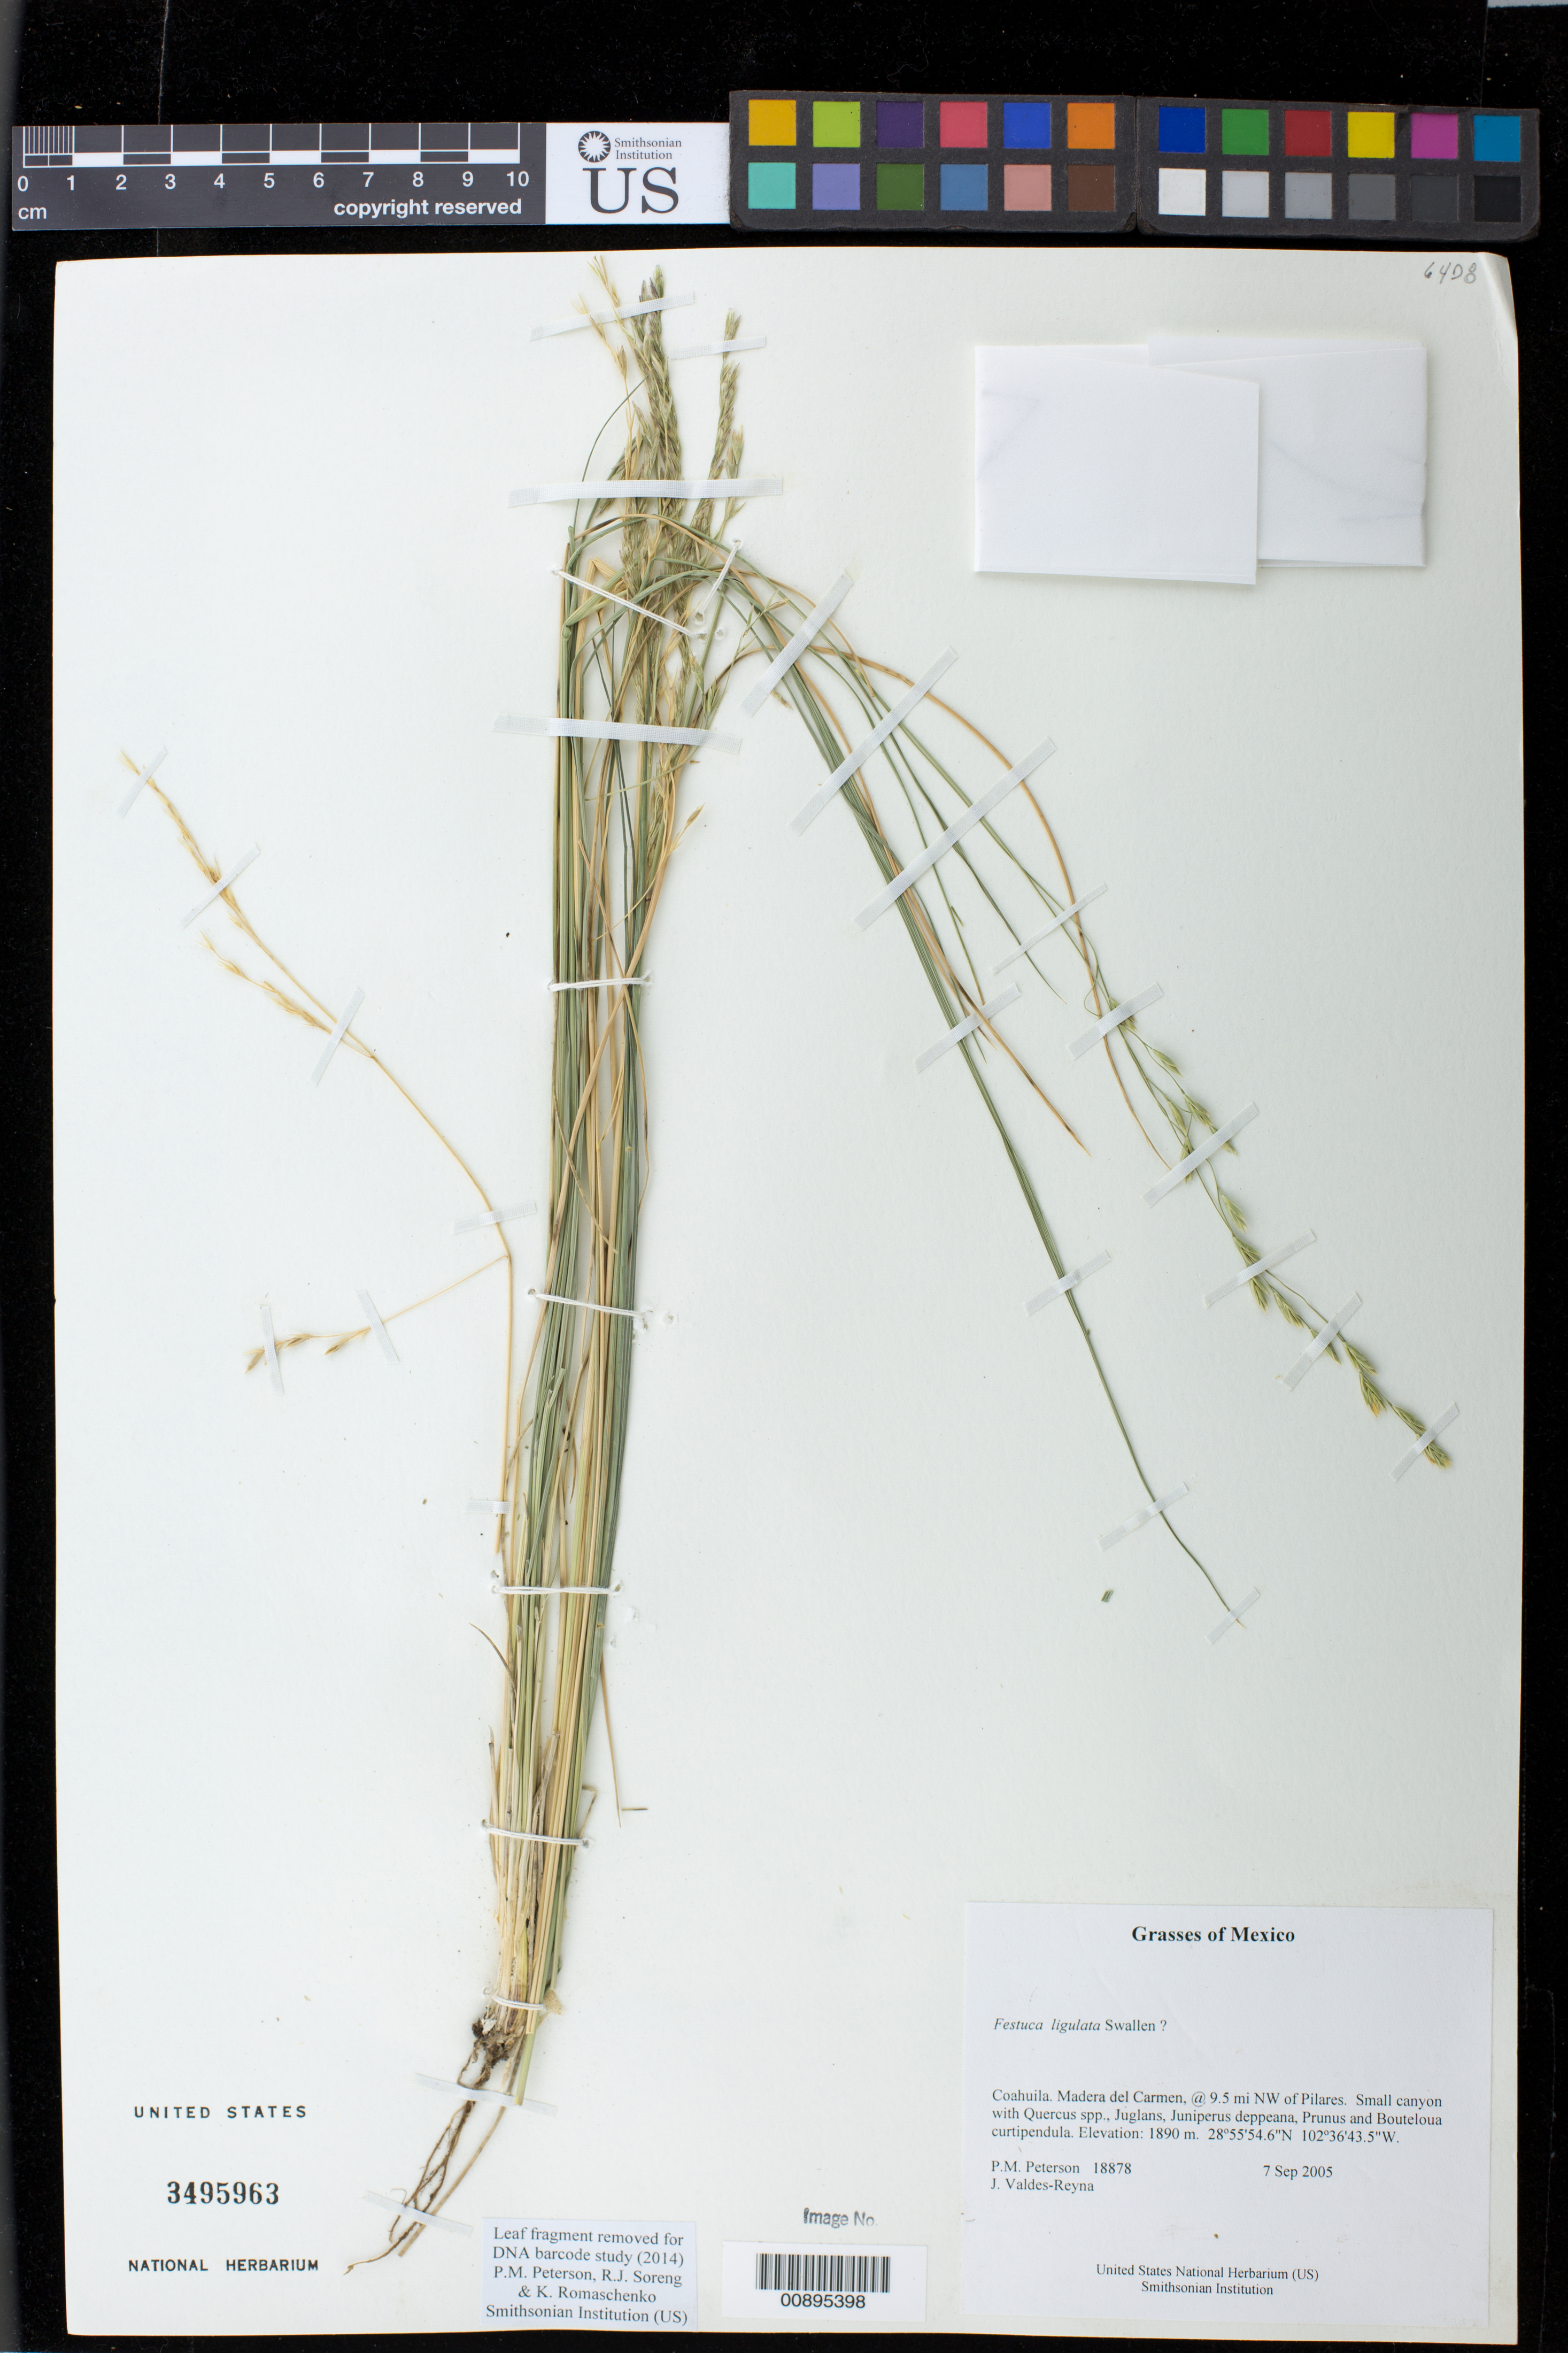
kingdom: Plantae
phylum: Tracheophyta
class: Liliopsida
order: Poales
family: Poaceae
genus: Festuca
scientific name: Festuca ligulata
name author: Swallen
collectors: P. M. Peterson & J. Valdés-Reyna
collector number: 18878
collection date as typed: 07 Sep 2005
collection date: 2005-09-07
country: Mexico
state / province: Coahuila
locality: Madera del Carmen, @ 9.5 mi NW of Pilares. Small canyon with Quercus spp., Juglans, Juniperus deppeana, Prunus and Bouteloua curtipendula.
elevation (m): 1890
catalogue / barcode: US 3495963